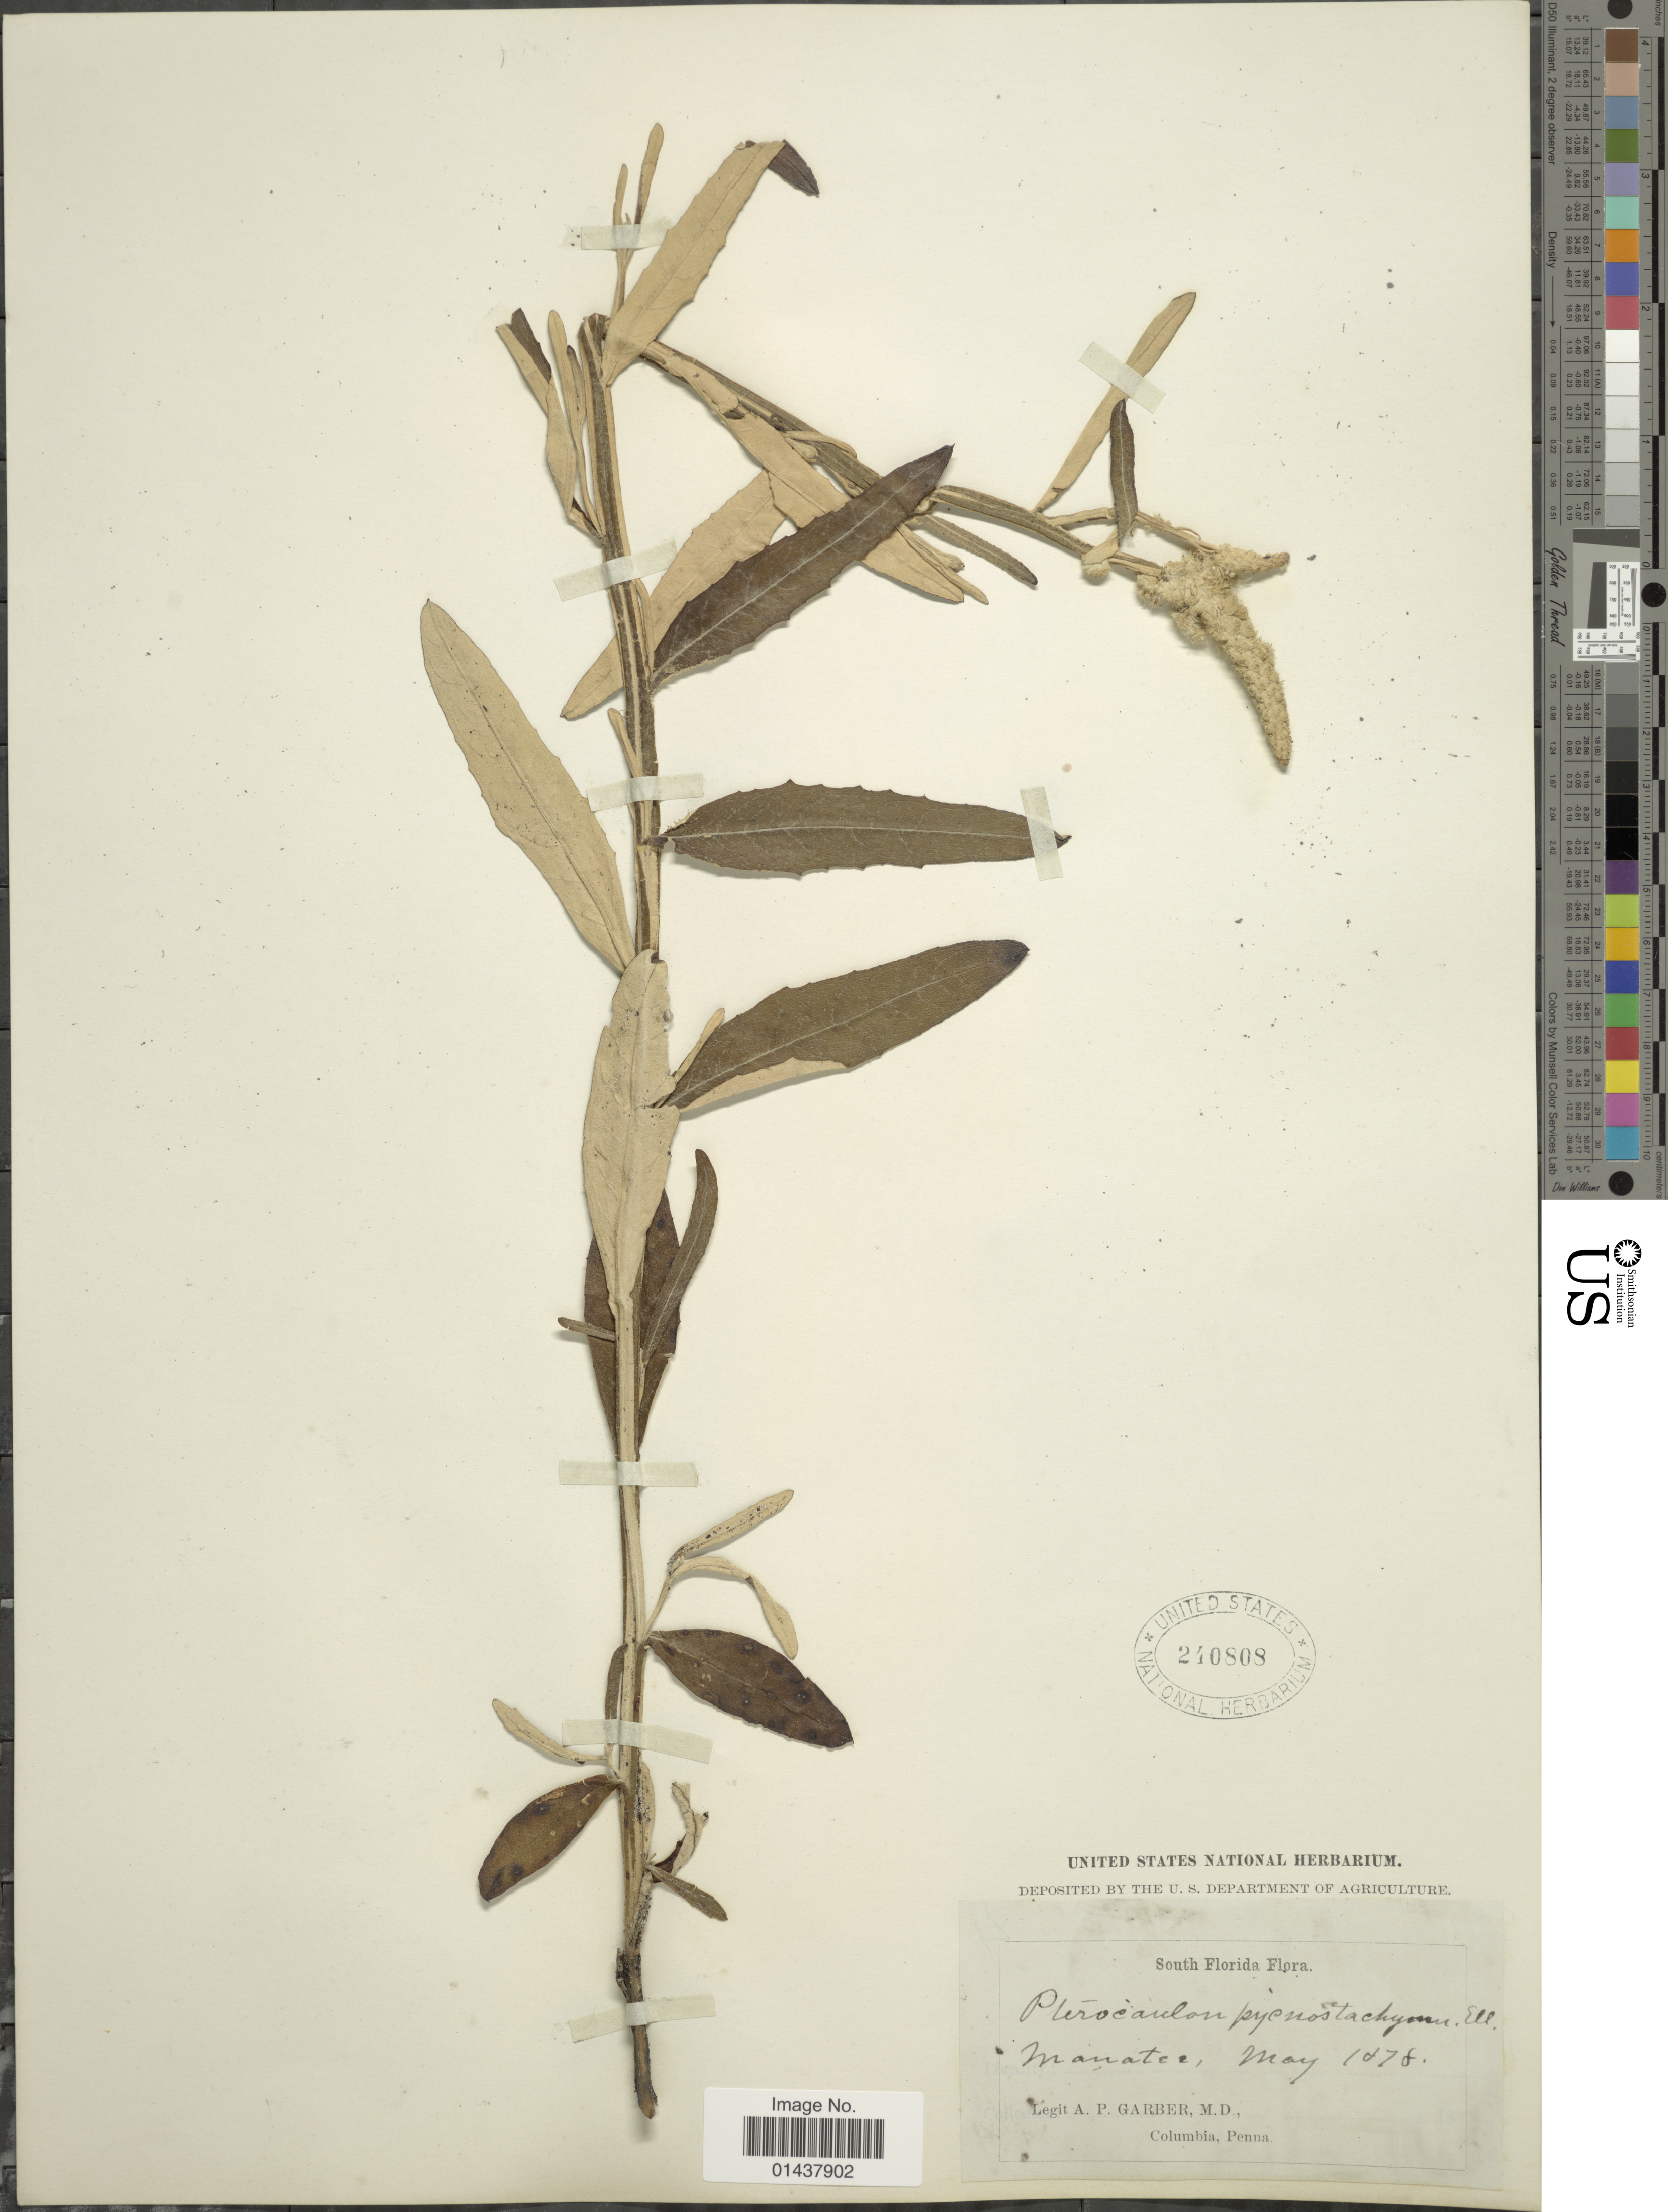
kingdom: Plantae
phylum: Tracheophyta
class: Magnoliopsida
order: Asterales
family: Asteraceae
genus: Pterocaulon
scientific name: Pterocaulon undulatum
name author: C. Mohr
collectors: A. P. Garber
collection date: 1878-05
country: United States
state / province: Florida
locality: South Florida, Manatee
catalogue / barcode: US 240808